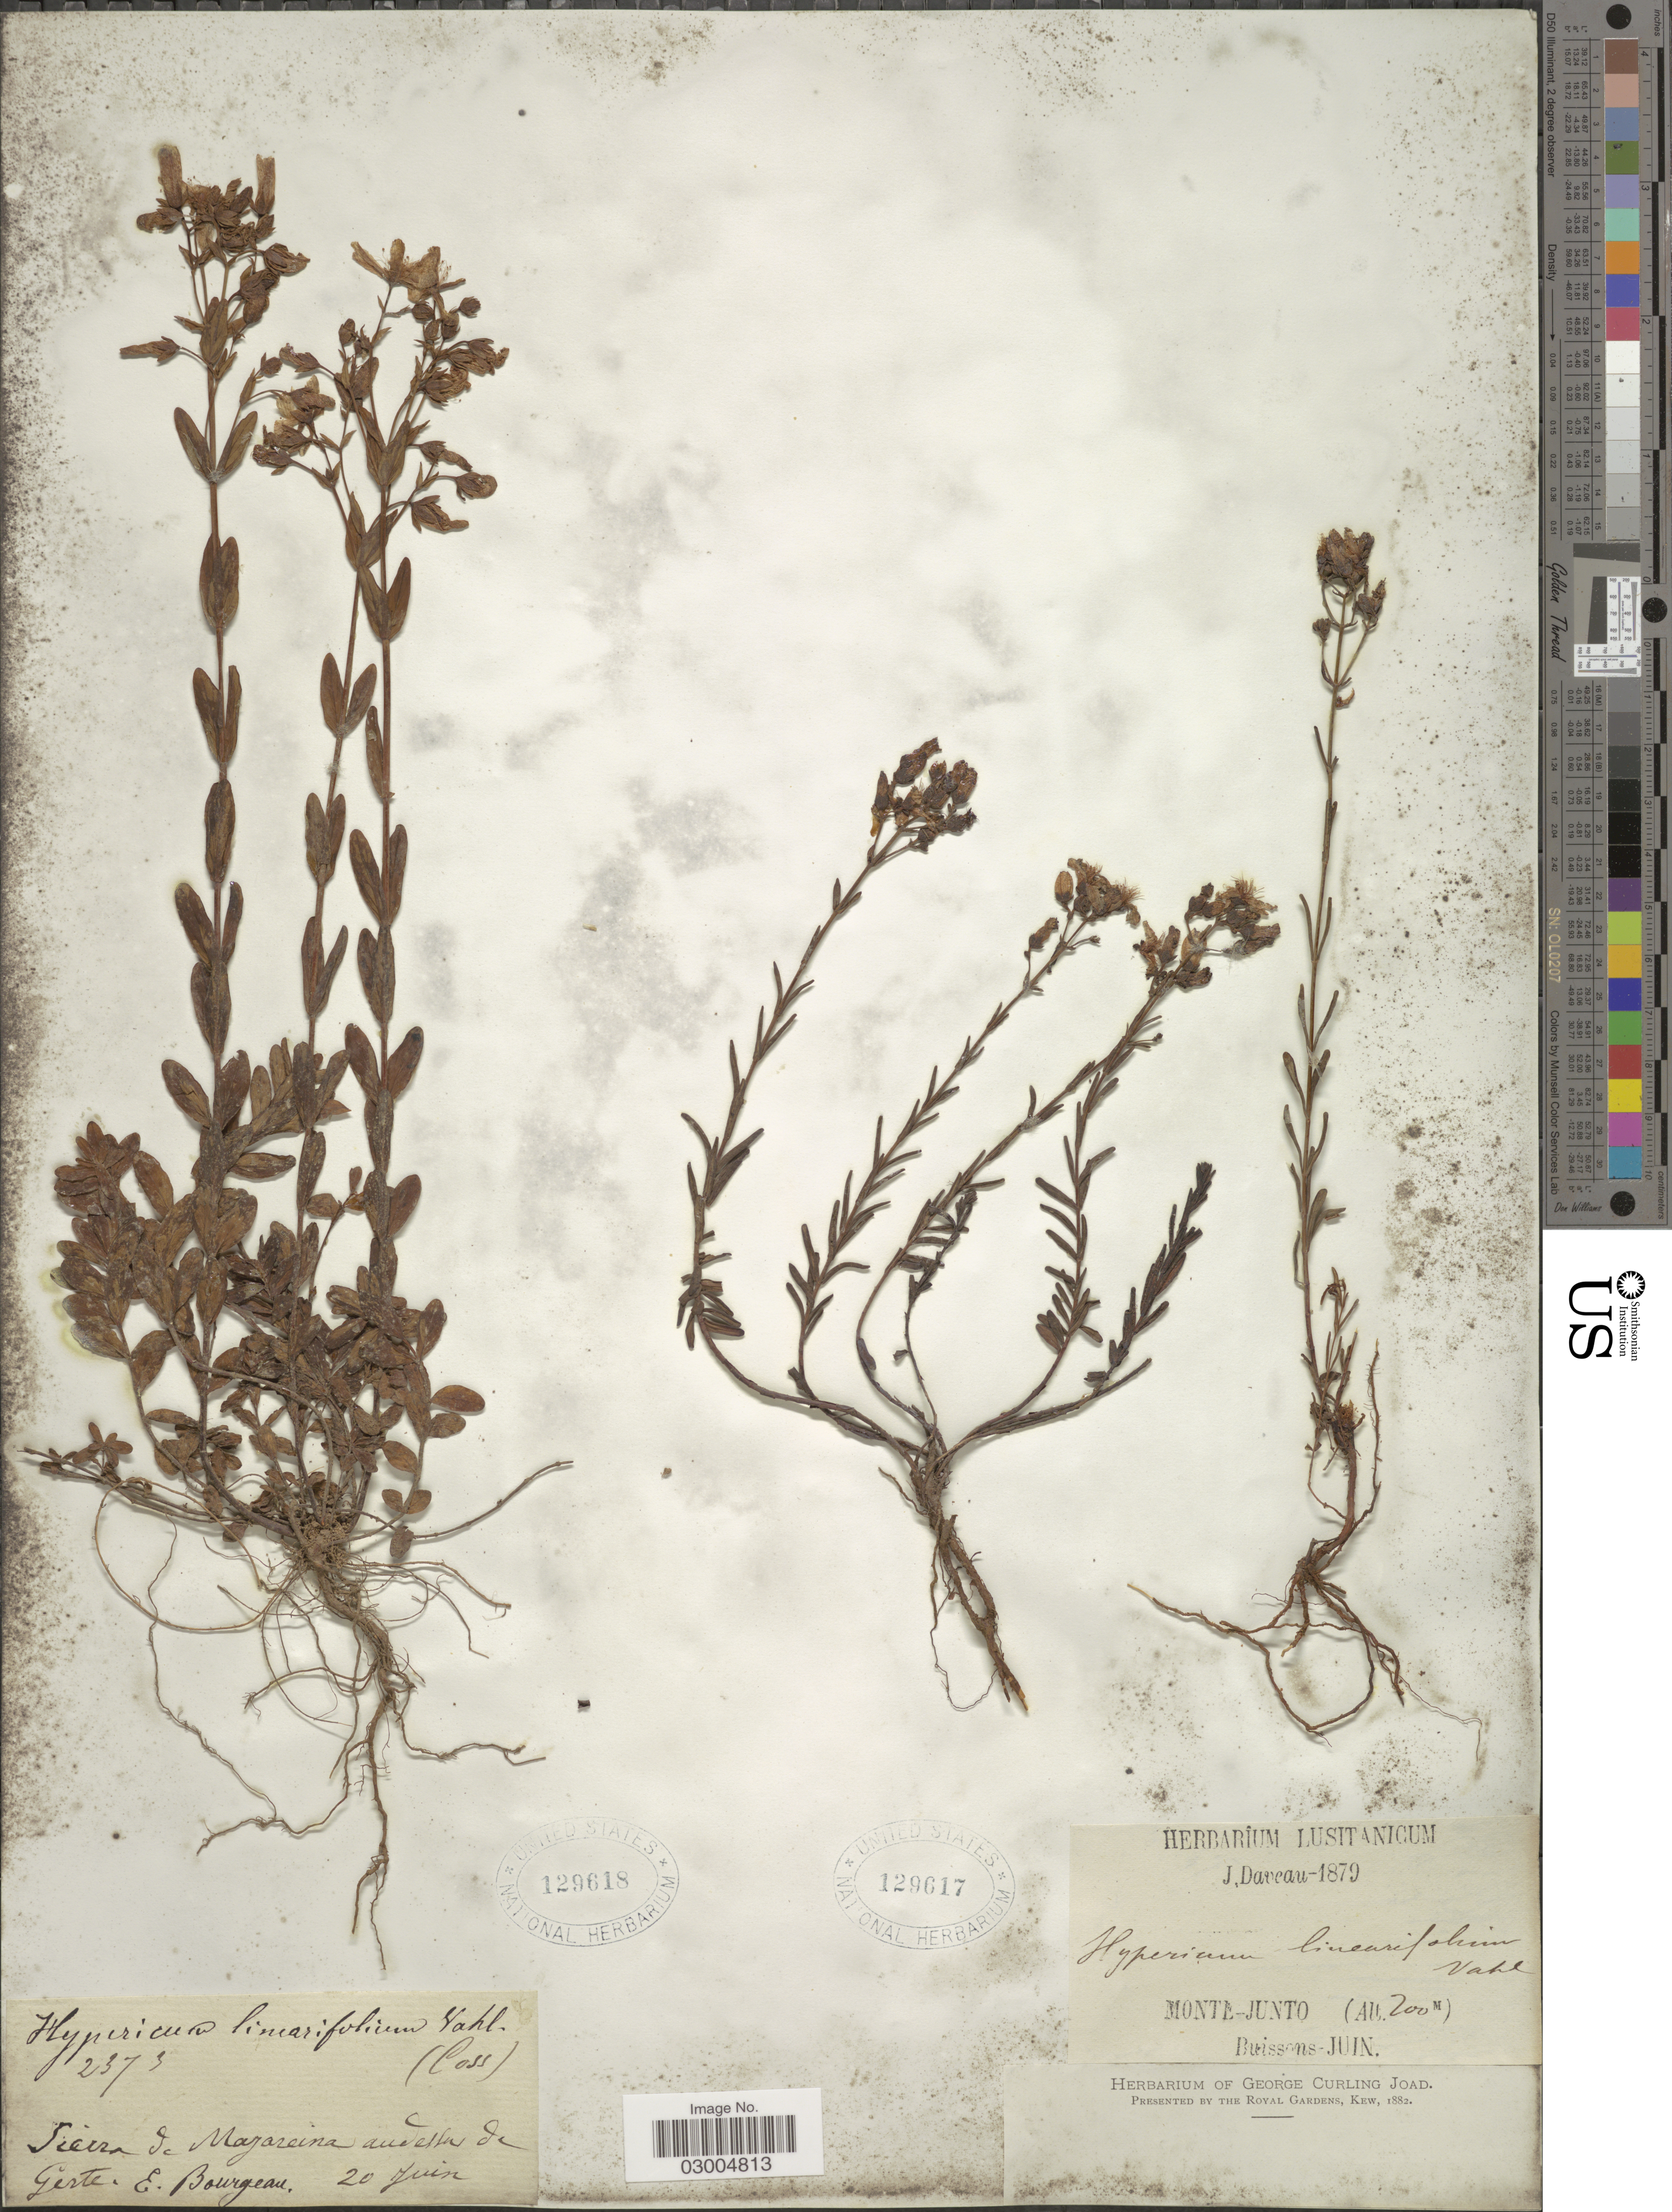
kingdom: Plantae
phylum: Tracheophyta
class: Magnoliopsida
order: Malpighiales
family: Hypericaceae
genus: Hypericum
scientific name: Hypericum linearifolium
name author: Willd.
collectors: E. Bourgeau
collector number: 2373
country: Portugal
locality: Sierra de Majareina au delta de Gerte.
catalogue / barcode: US 129618